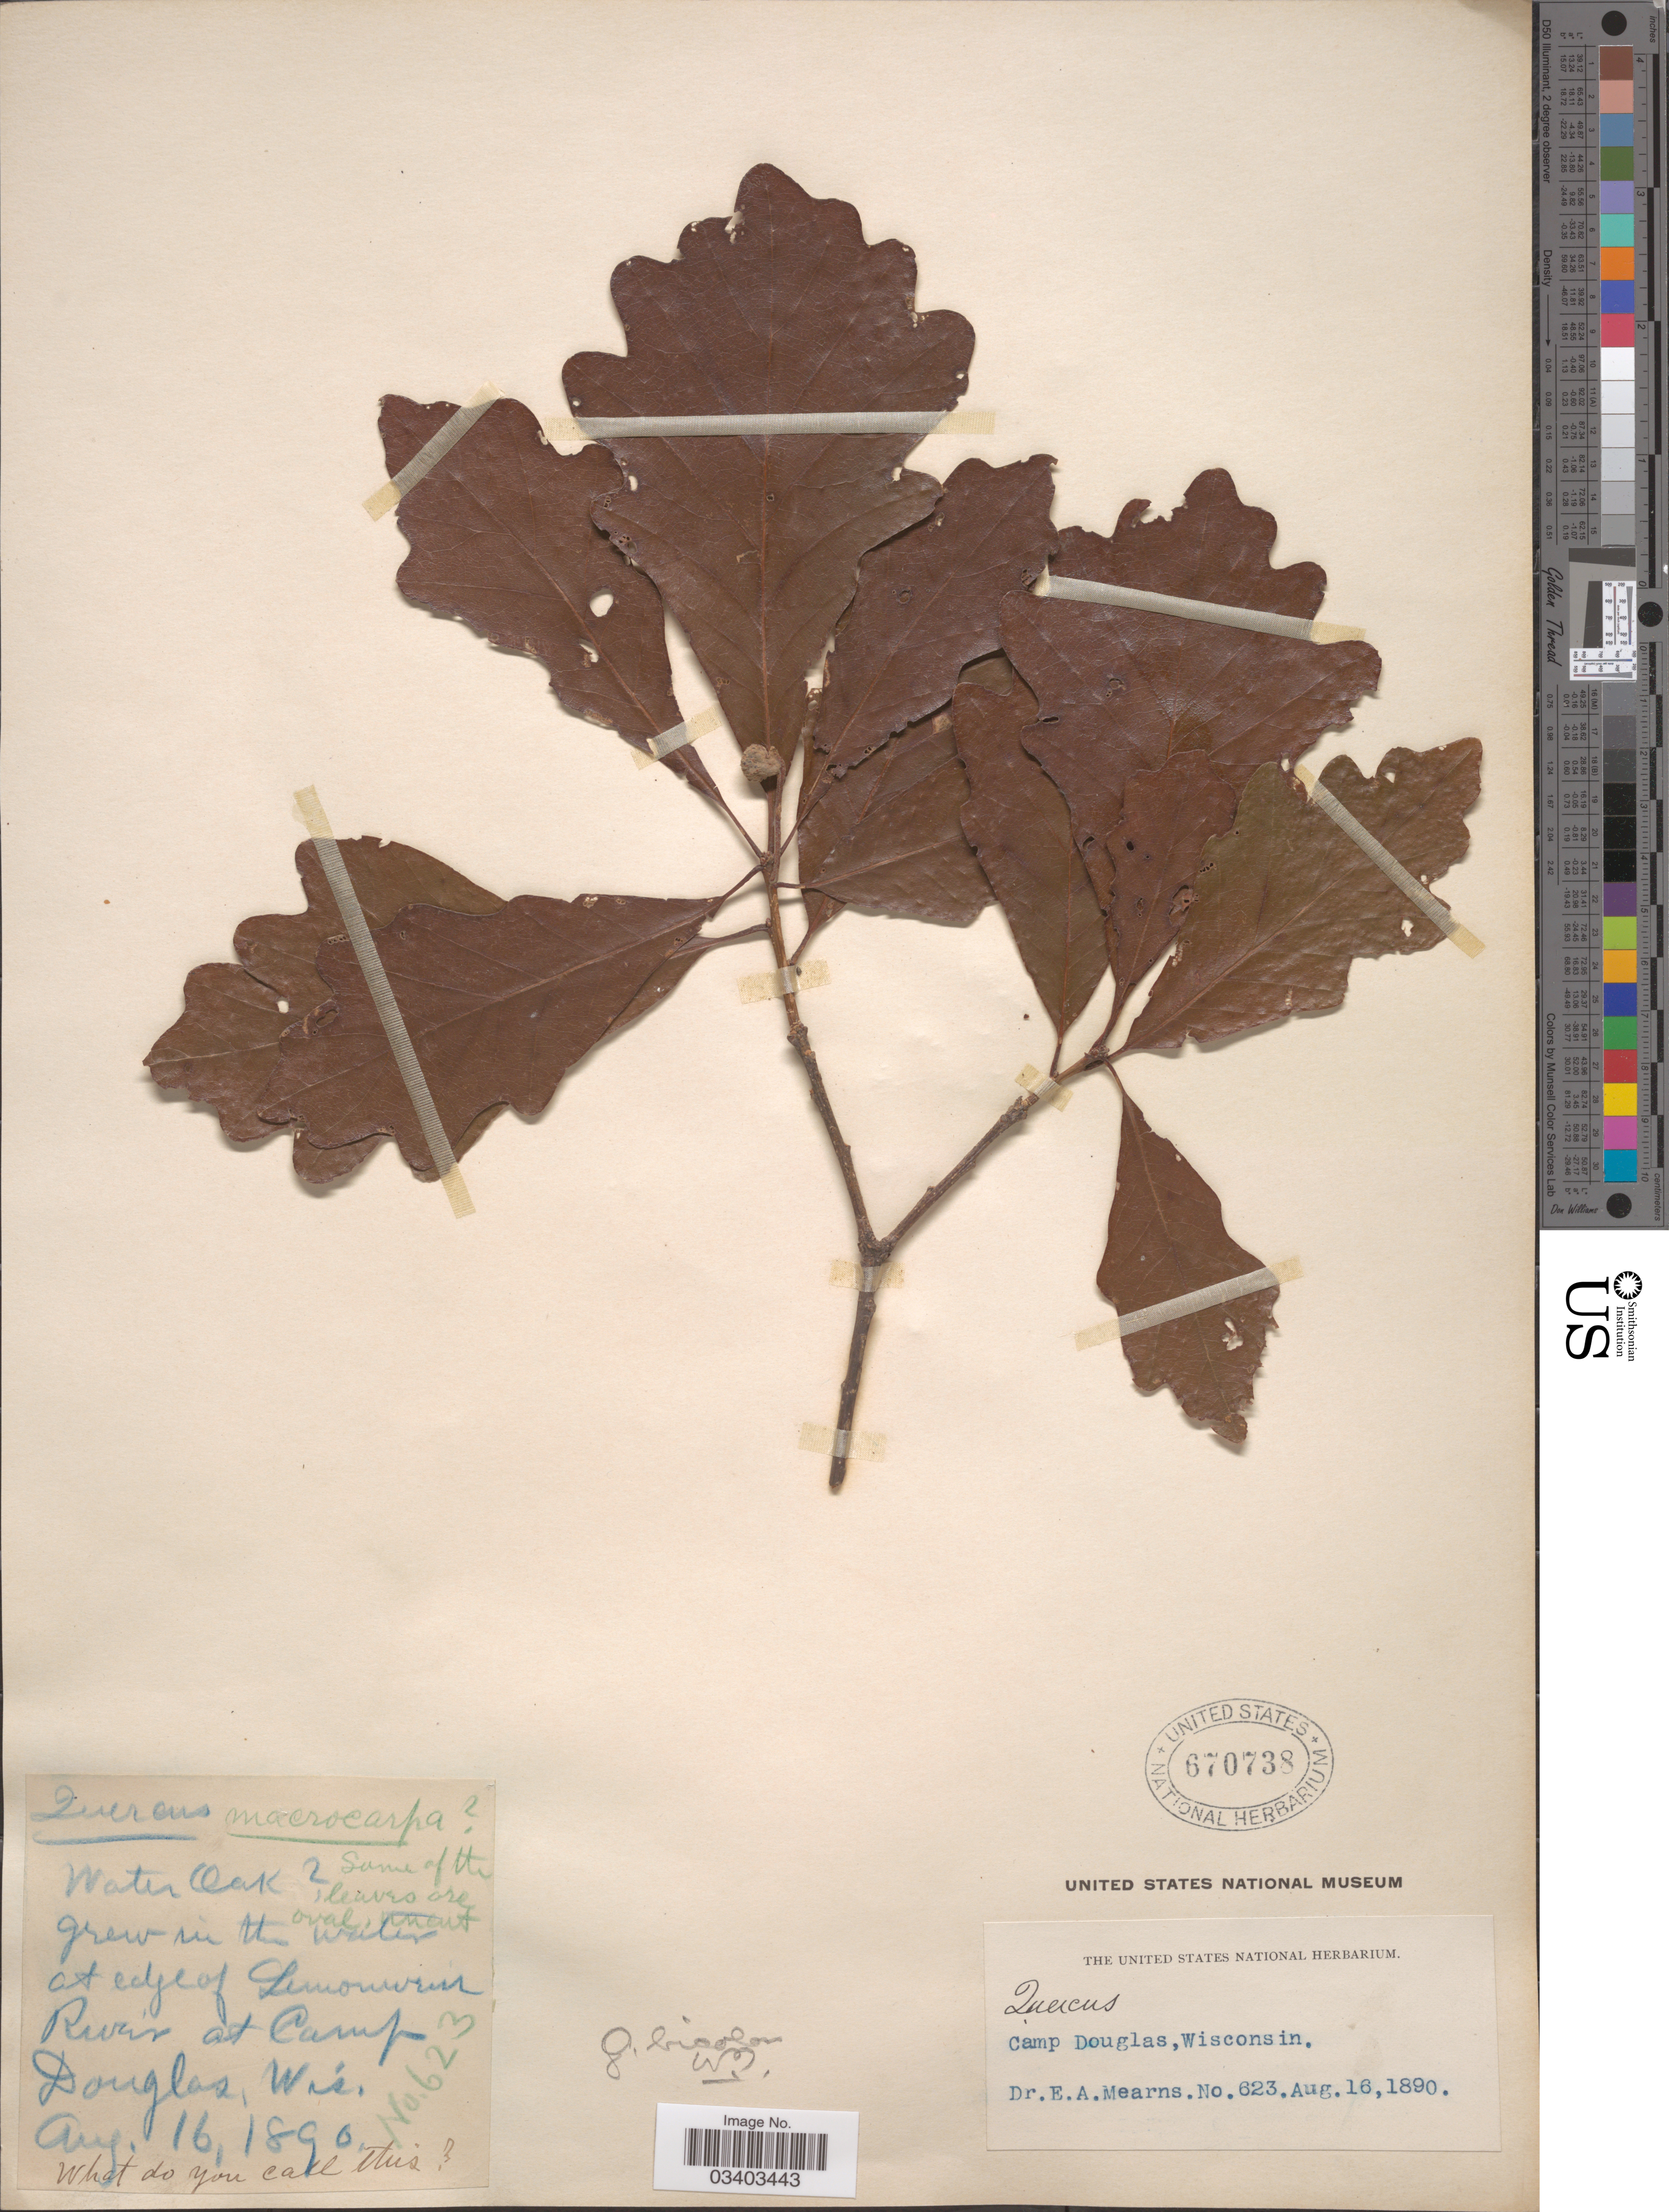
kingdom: Plantae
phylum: Tracheophyta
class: Magnoliopsida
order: Fagales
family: Fagaceae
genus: Quercus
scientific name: Quercus bicolor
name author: Willd.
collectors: E. A. Mearns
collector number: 623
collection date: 1890-08-16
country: United States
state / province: Wisconsin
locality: At edge of Lemonweir River at Camp Douglas.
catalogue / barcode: US 670738